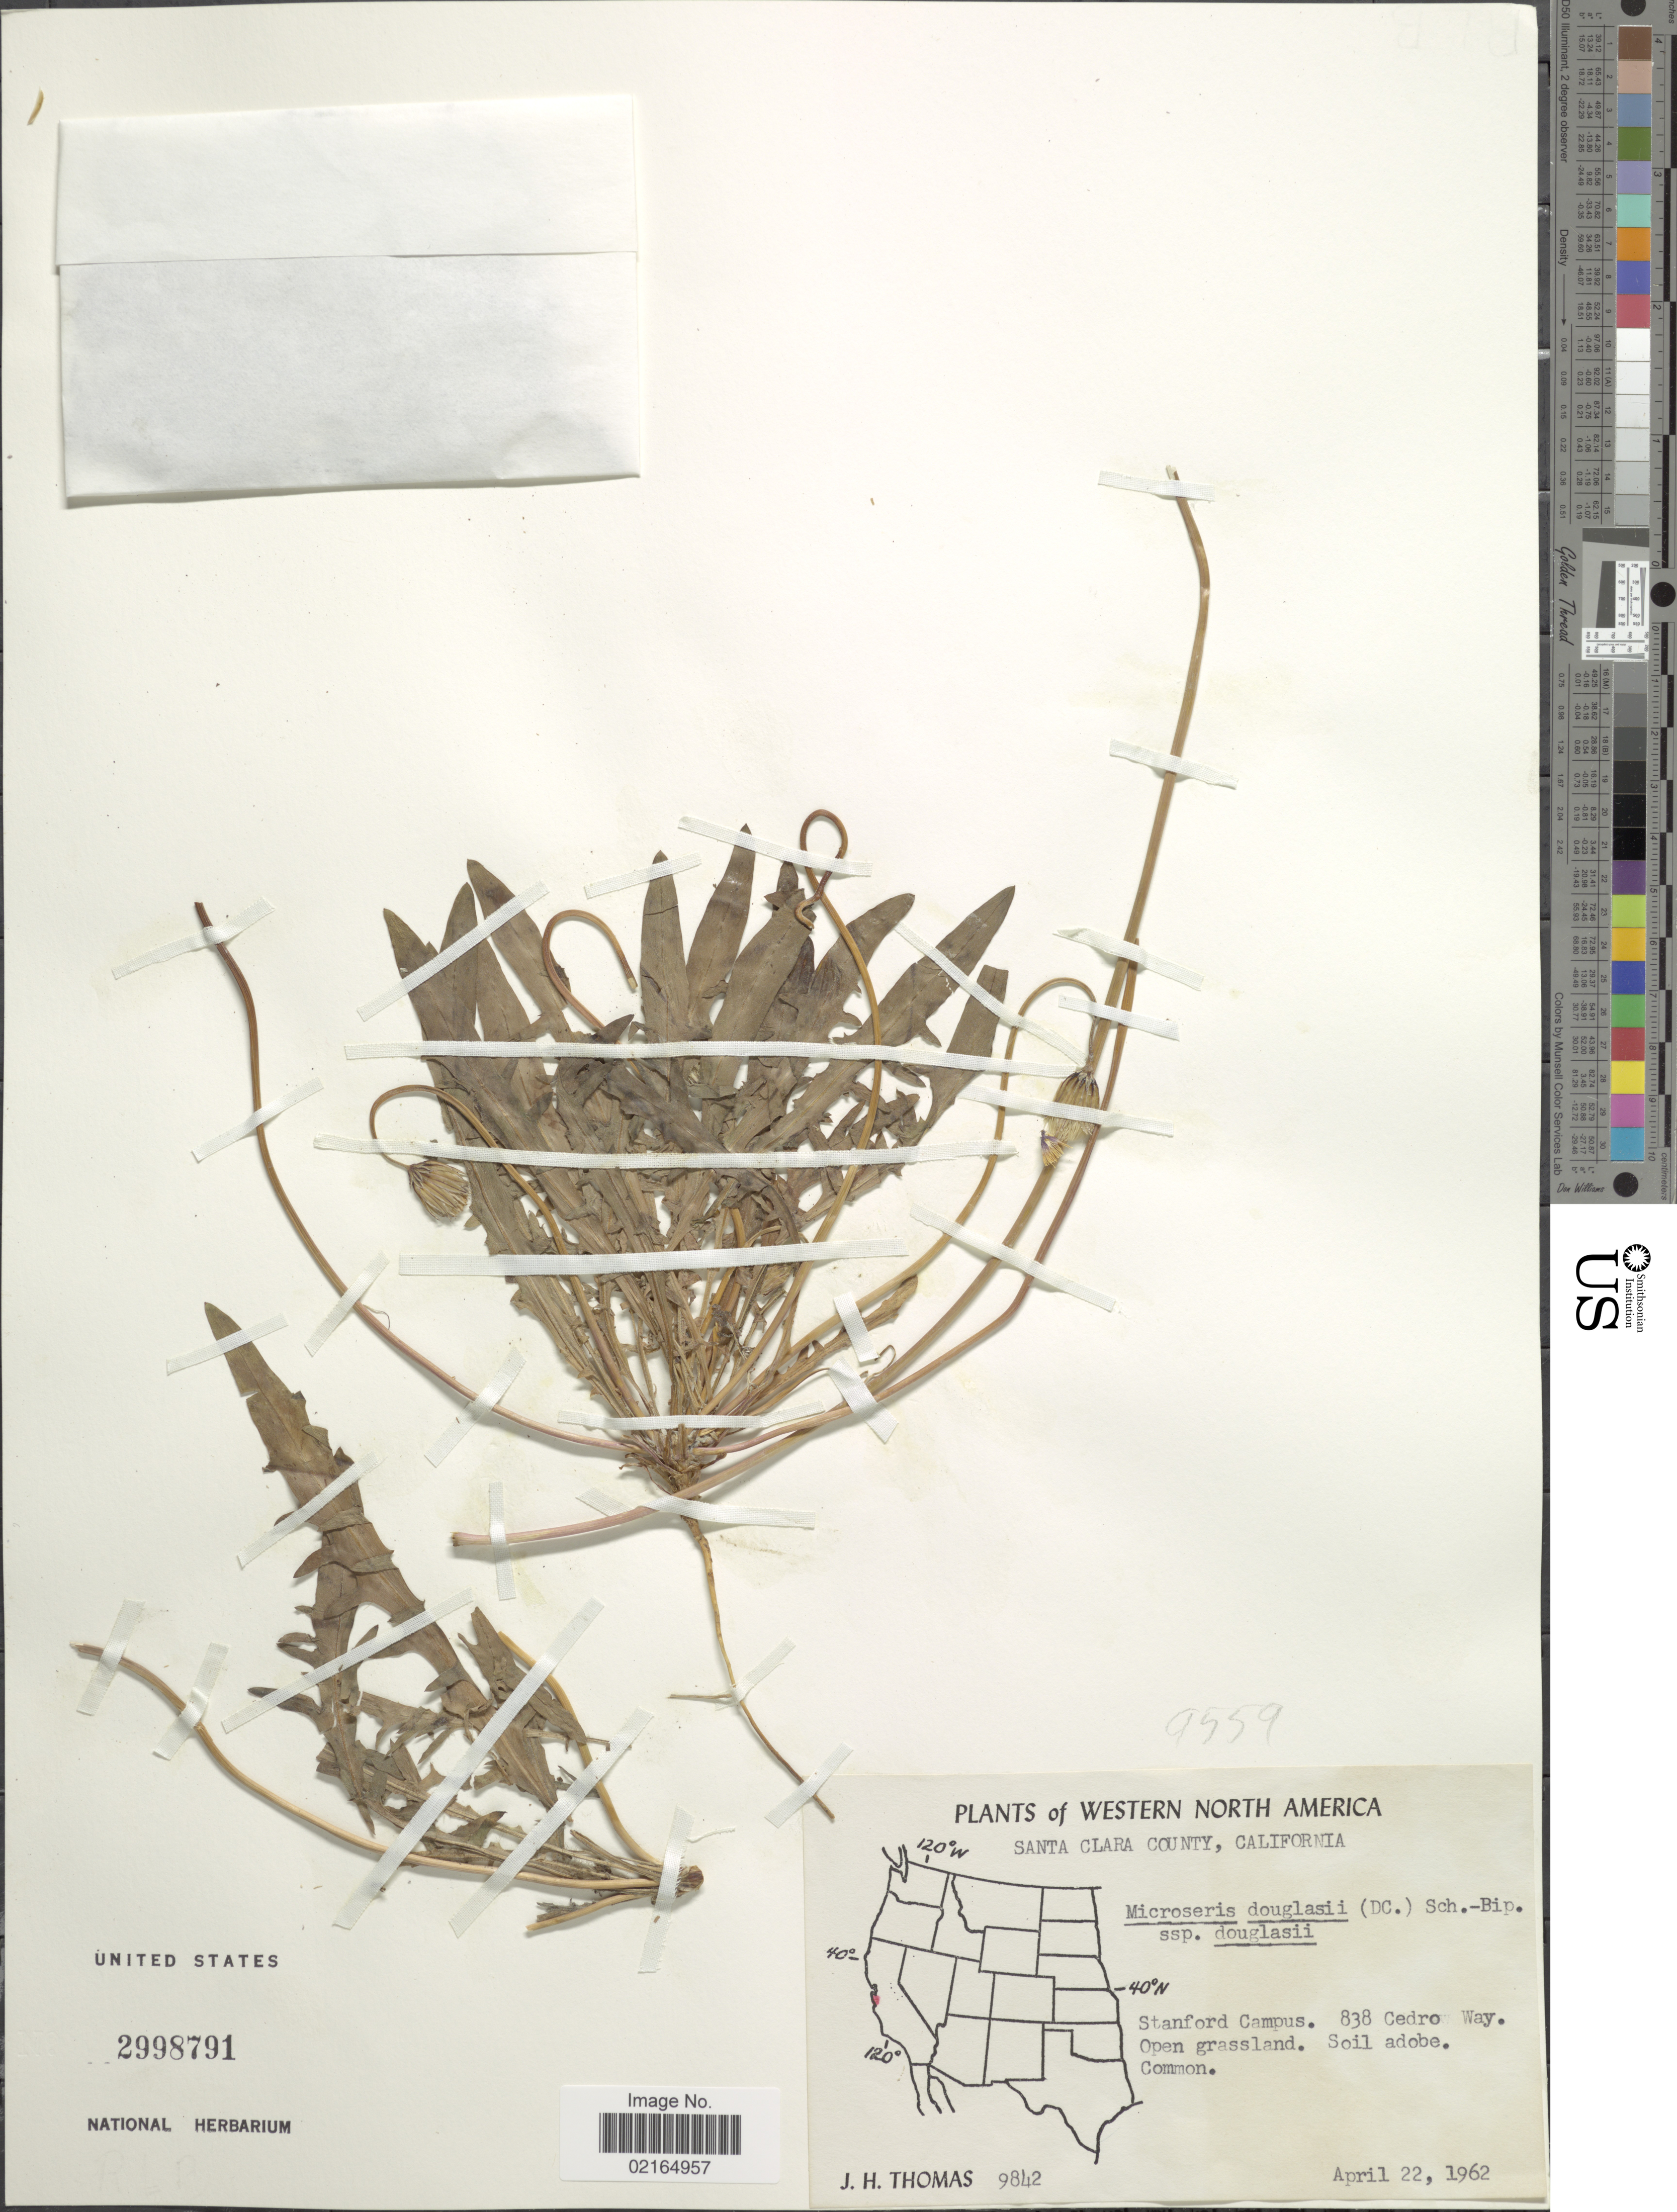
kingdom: Plantae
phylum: Tracheophyta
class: Magnoliopsida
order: Asterales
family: Asteraceae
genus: Microseris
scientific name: Microseris douglasii subsp. douglasii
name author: (DC.) Sch. Bip.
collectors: J. H. Thomas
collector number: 9842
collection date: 1962-04-22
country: United States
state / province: California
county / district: Santa Clara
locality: Western North America, Santa Clara County, Stanford Campus, 838 Cedro Way.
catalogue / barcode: US 2998791